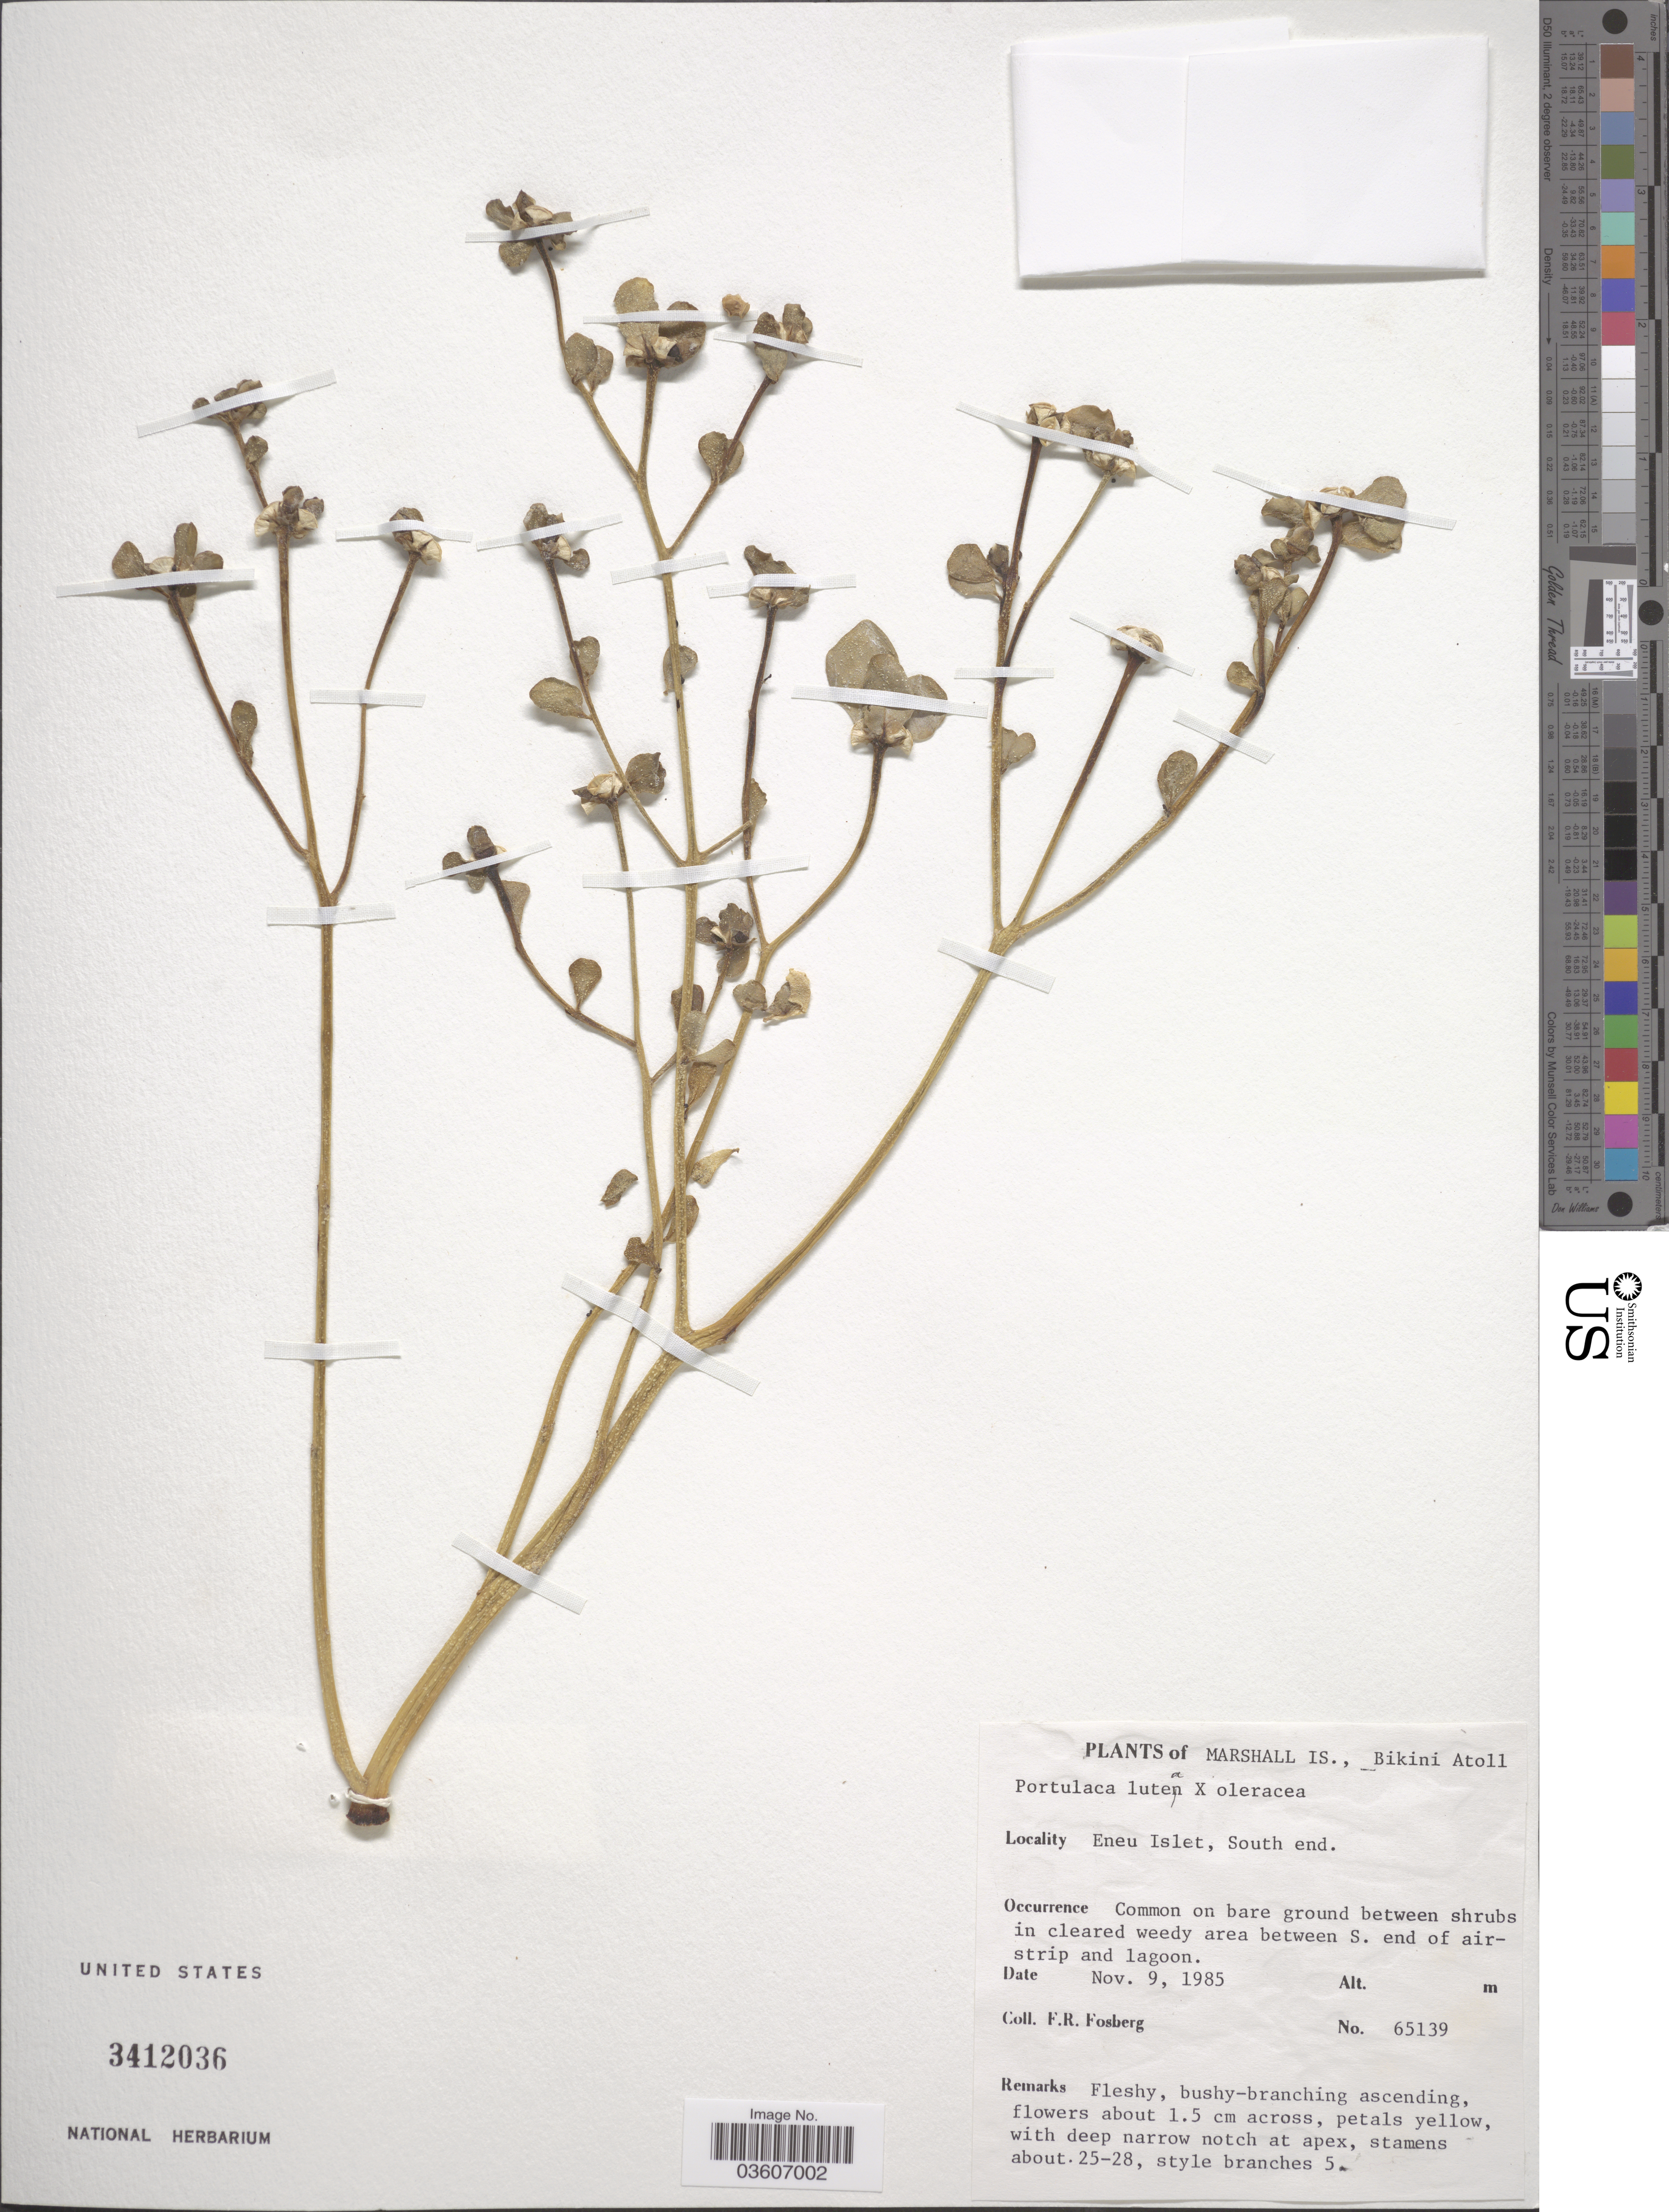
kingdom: Plantae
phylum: Tracheophyta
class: Magnoliopsida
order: Caryophyllales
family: Portulacaceae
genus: Portulaca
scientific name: Portulaca lutea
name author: Sol. ex G. Forst.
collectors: F. R. Fosberg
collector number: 65139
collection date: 1985-11-09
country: Marshall Islands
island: Bikini Atoll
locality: Bikini Atoll. Eneu Islet, South end. In cleared weedy are between S. end of airstrip and lagoon.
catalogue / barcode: US 3412036